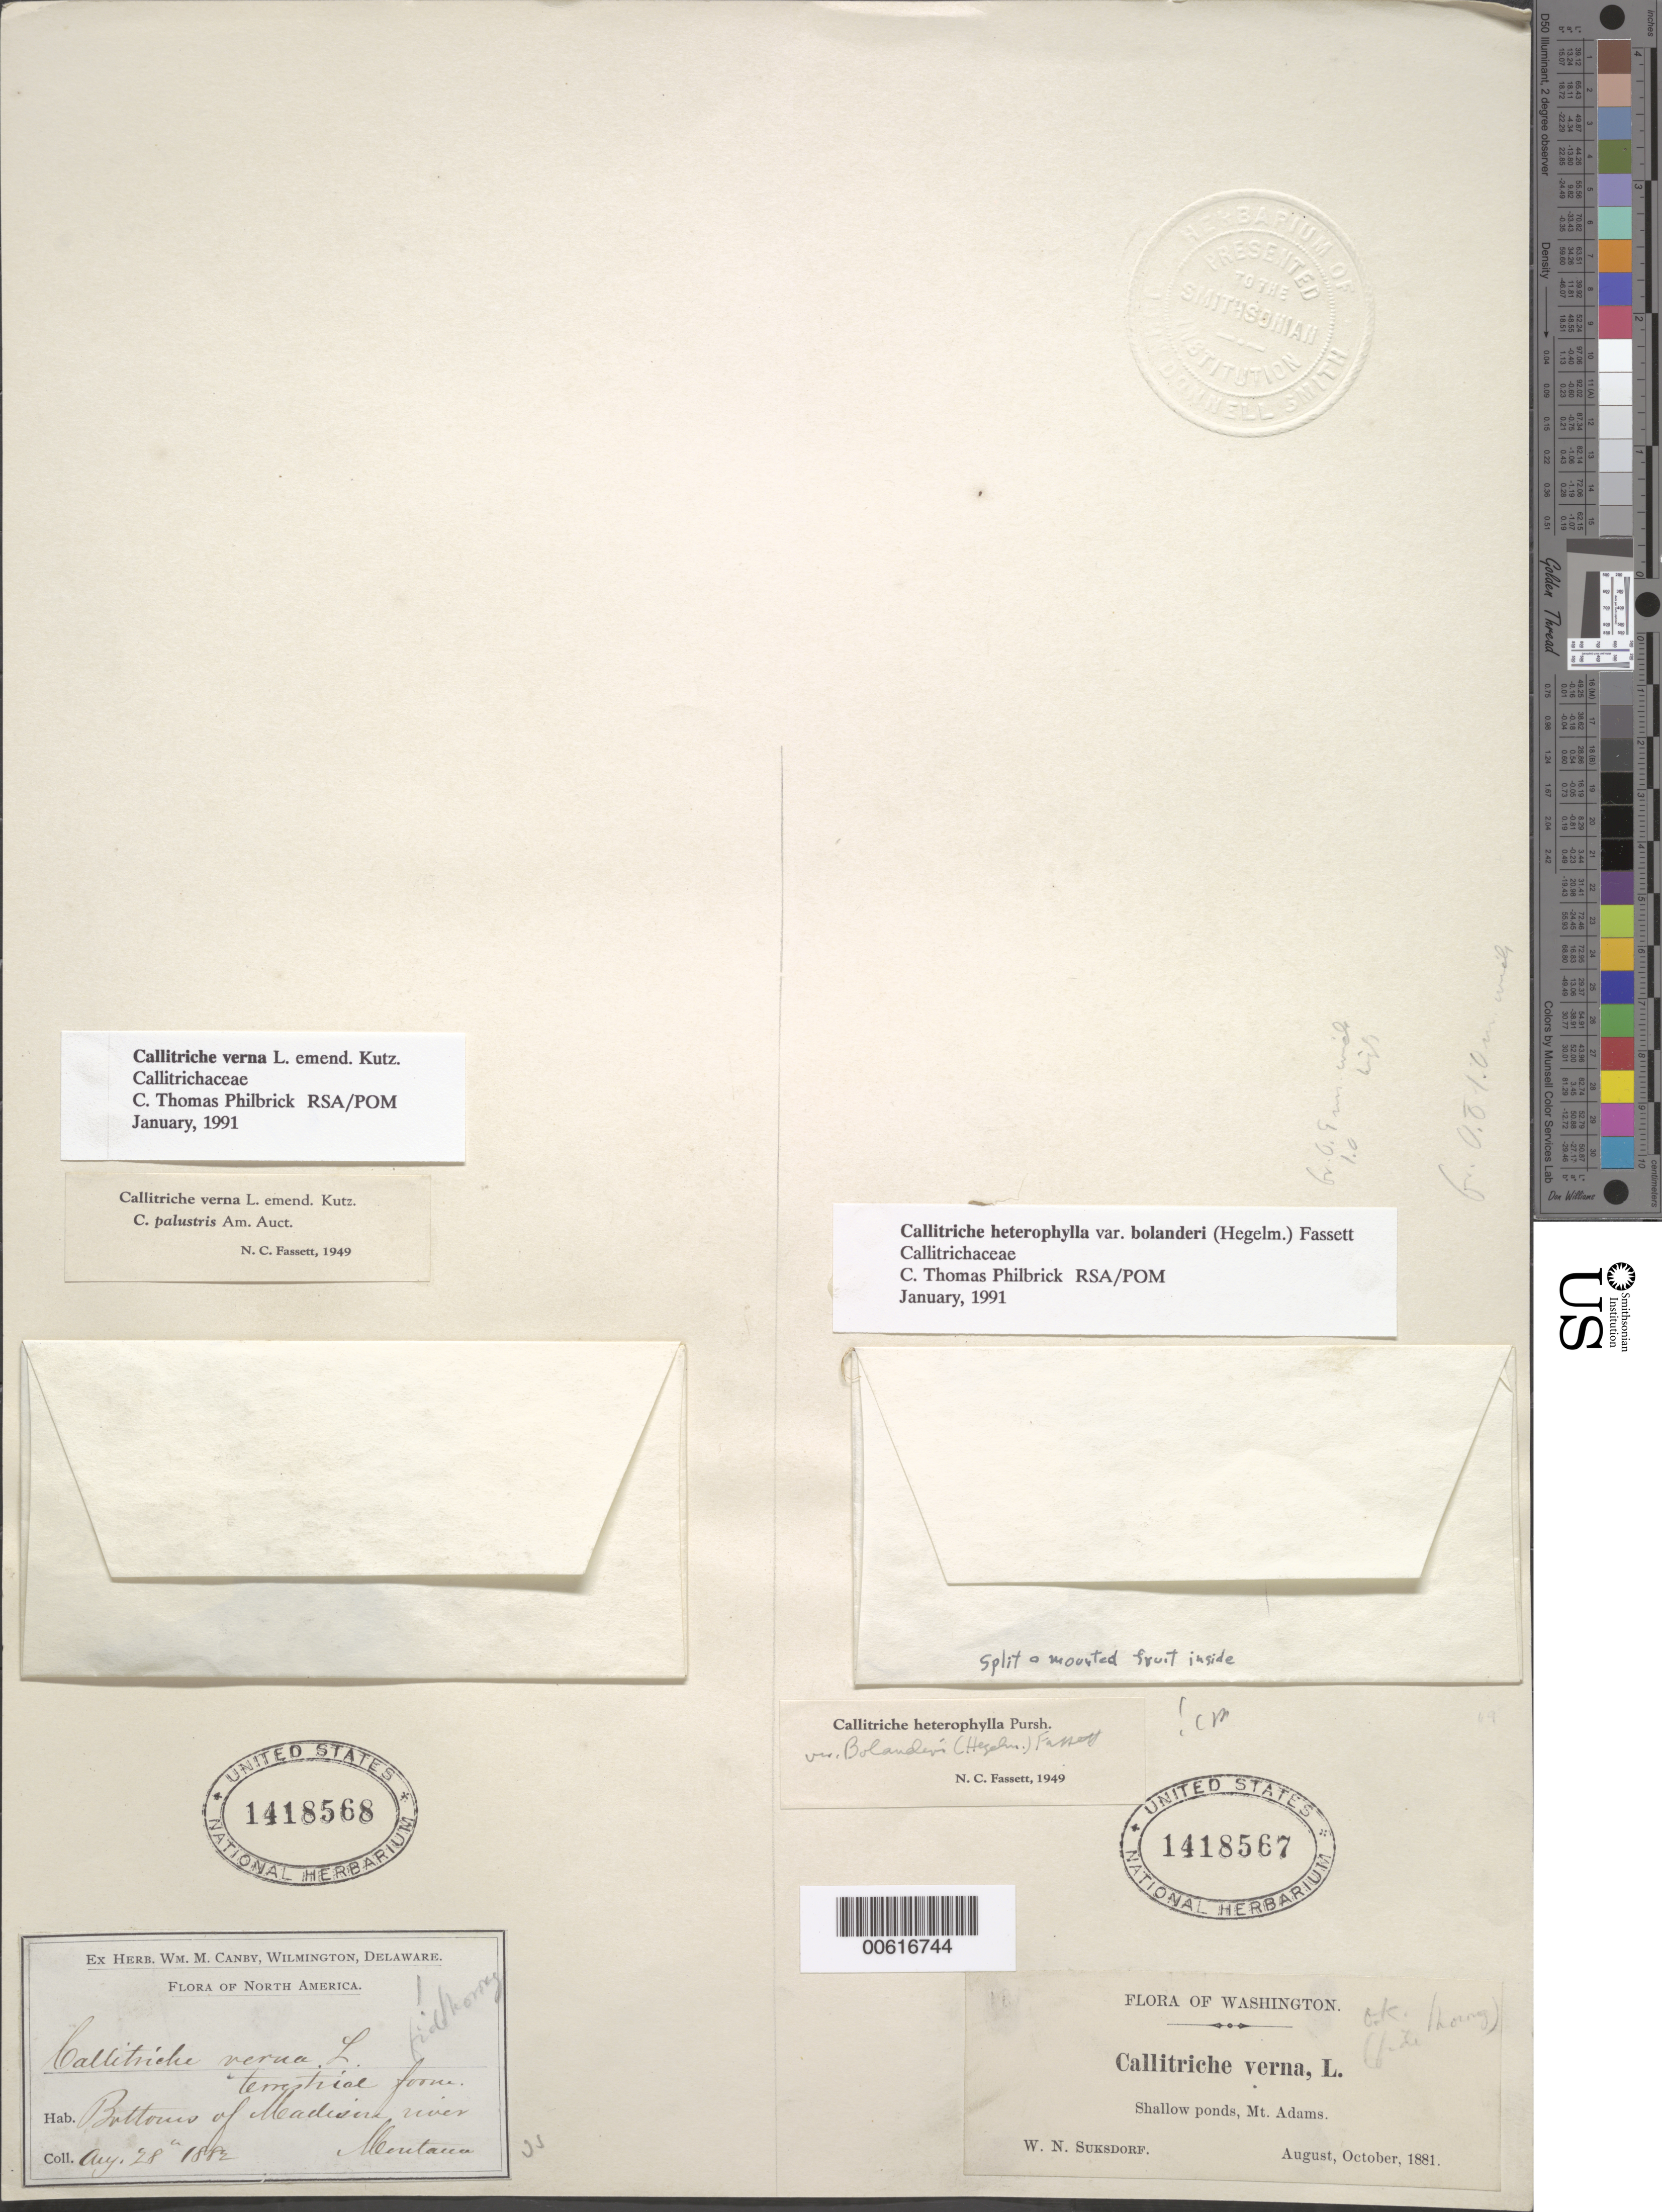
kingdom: Plantae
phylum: Tracheophyta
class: Magnoliopsida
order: Lamiales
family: Plantaginaceae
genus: Callitriche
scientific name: Callitriche heterophylla var. bolanderi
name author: (Hegelm.) Fassett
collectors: W. N. Suksdorf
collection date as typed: Aug 1881 and -- Oct 1881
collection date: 1881-08,1881-10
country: United States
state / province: Washington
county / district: Yakima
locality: Mt Adams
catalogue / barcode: US 1418567